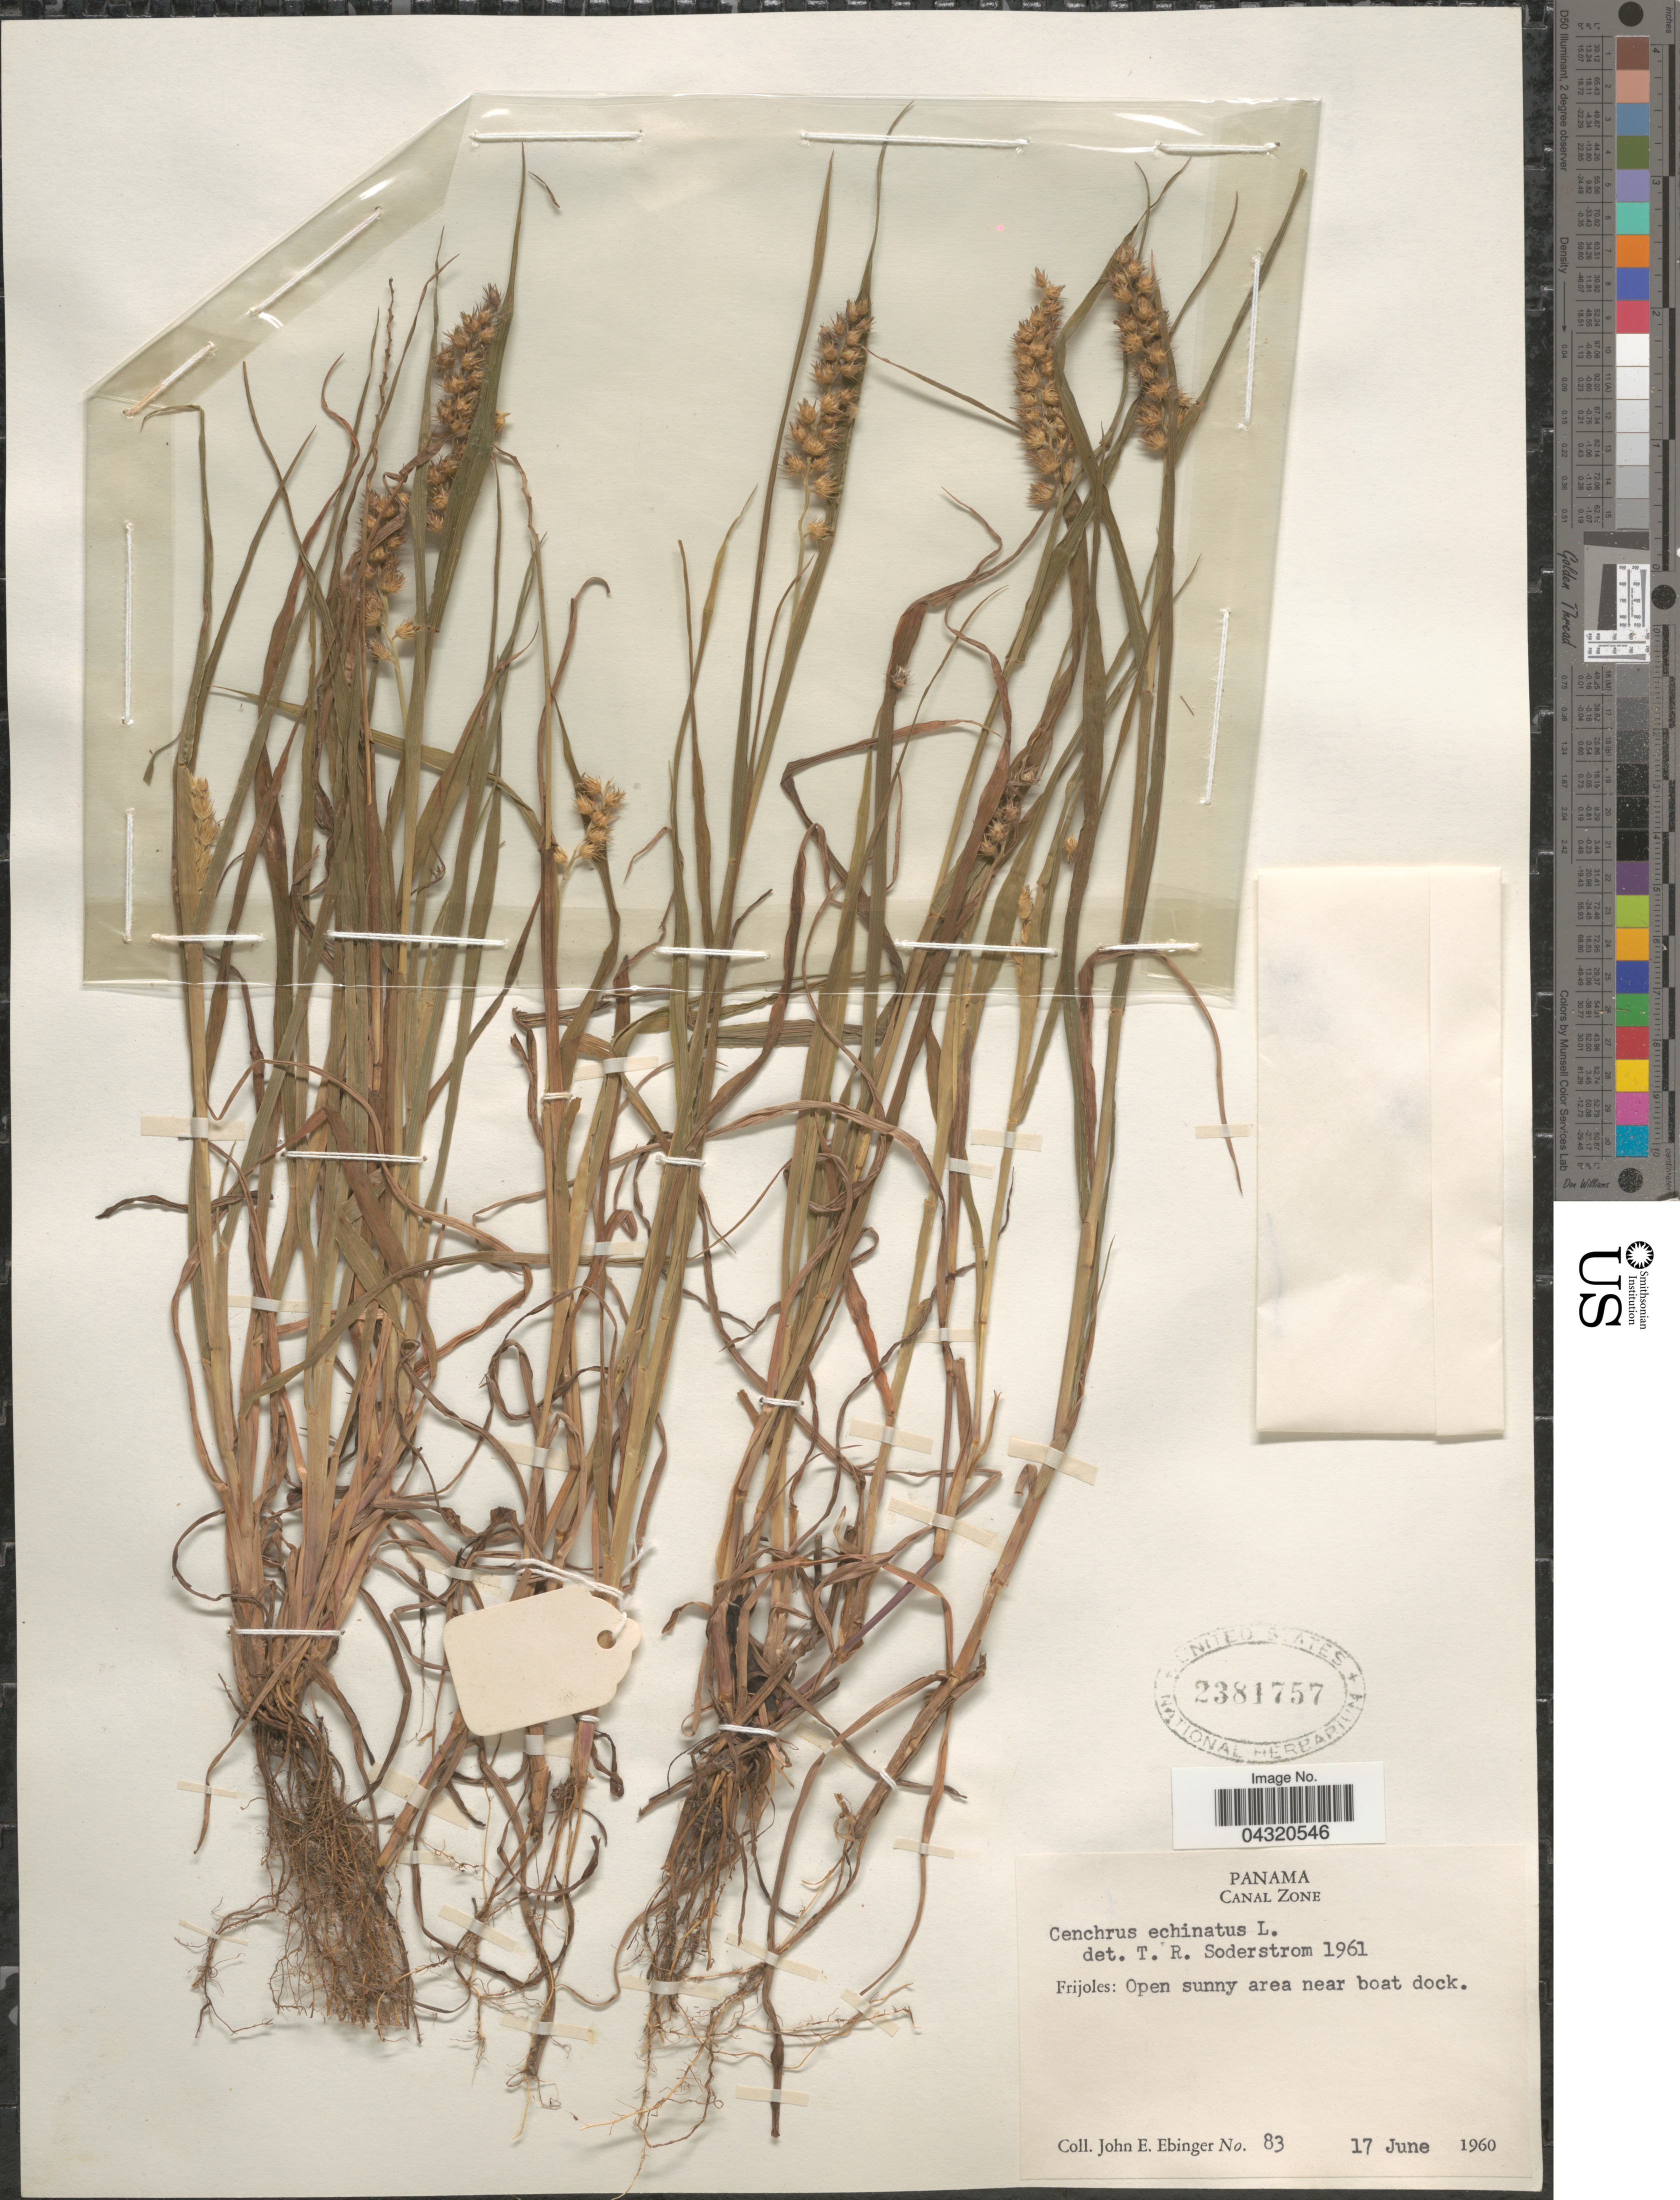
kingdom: Plantae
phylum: Tracheophyta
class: Liliopsida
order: Poales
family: Poaceae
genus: Cenchrus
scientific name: Cenchrus echinatus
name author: L.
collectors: J. Ebinger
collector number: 83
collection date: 1960-06-17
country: Panama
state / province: Colón / Panamá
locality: Canal Zone. Frijoles: Open sunny area near boat dock.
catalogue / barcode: US 2381757